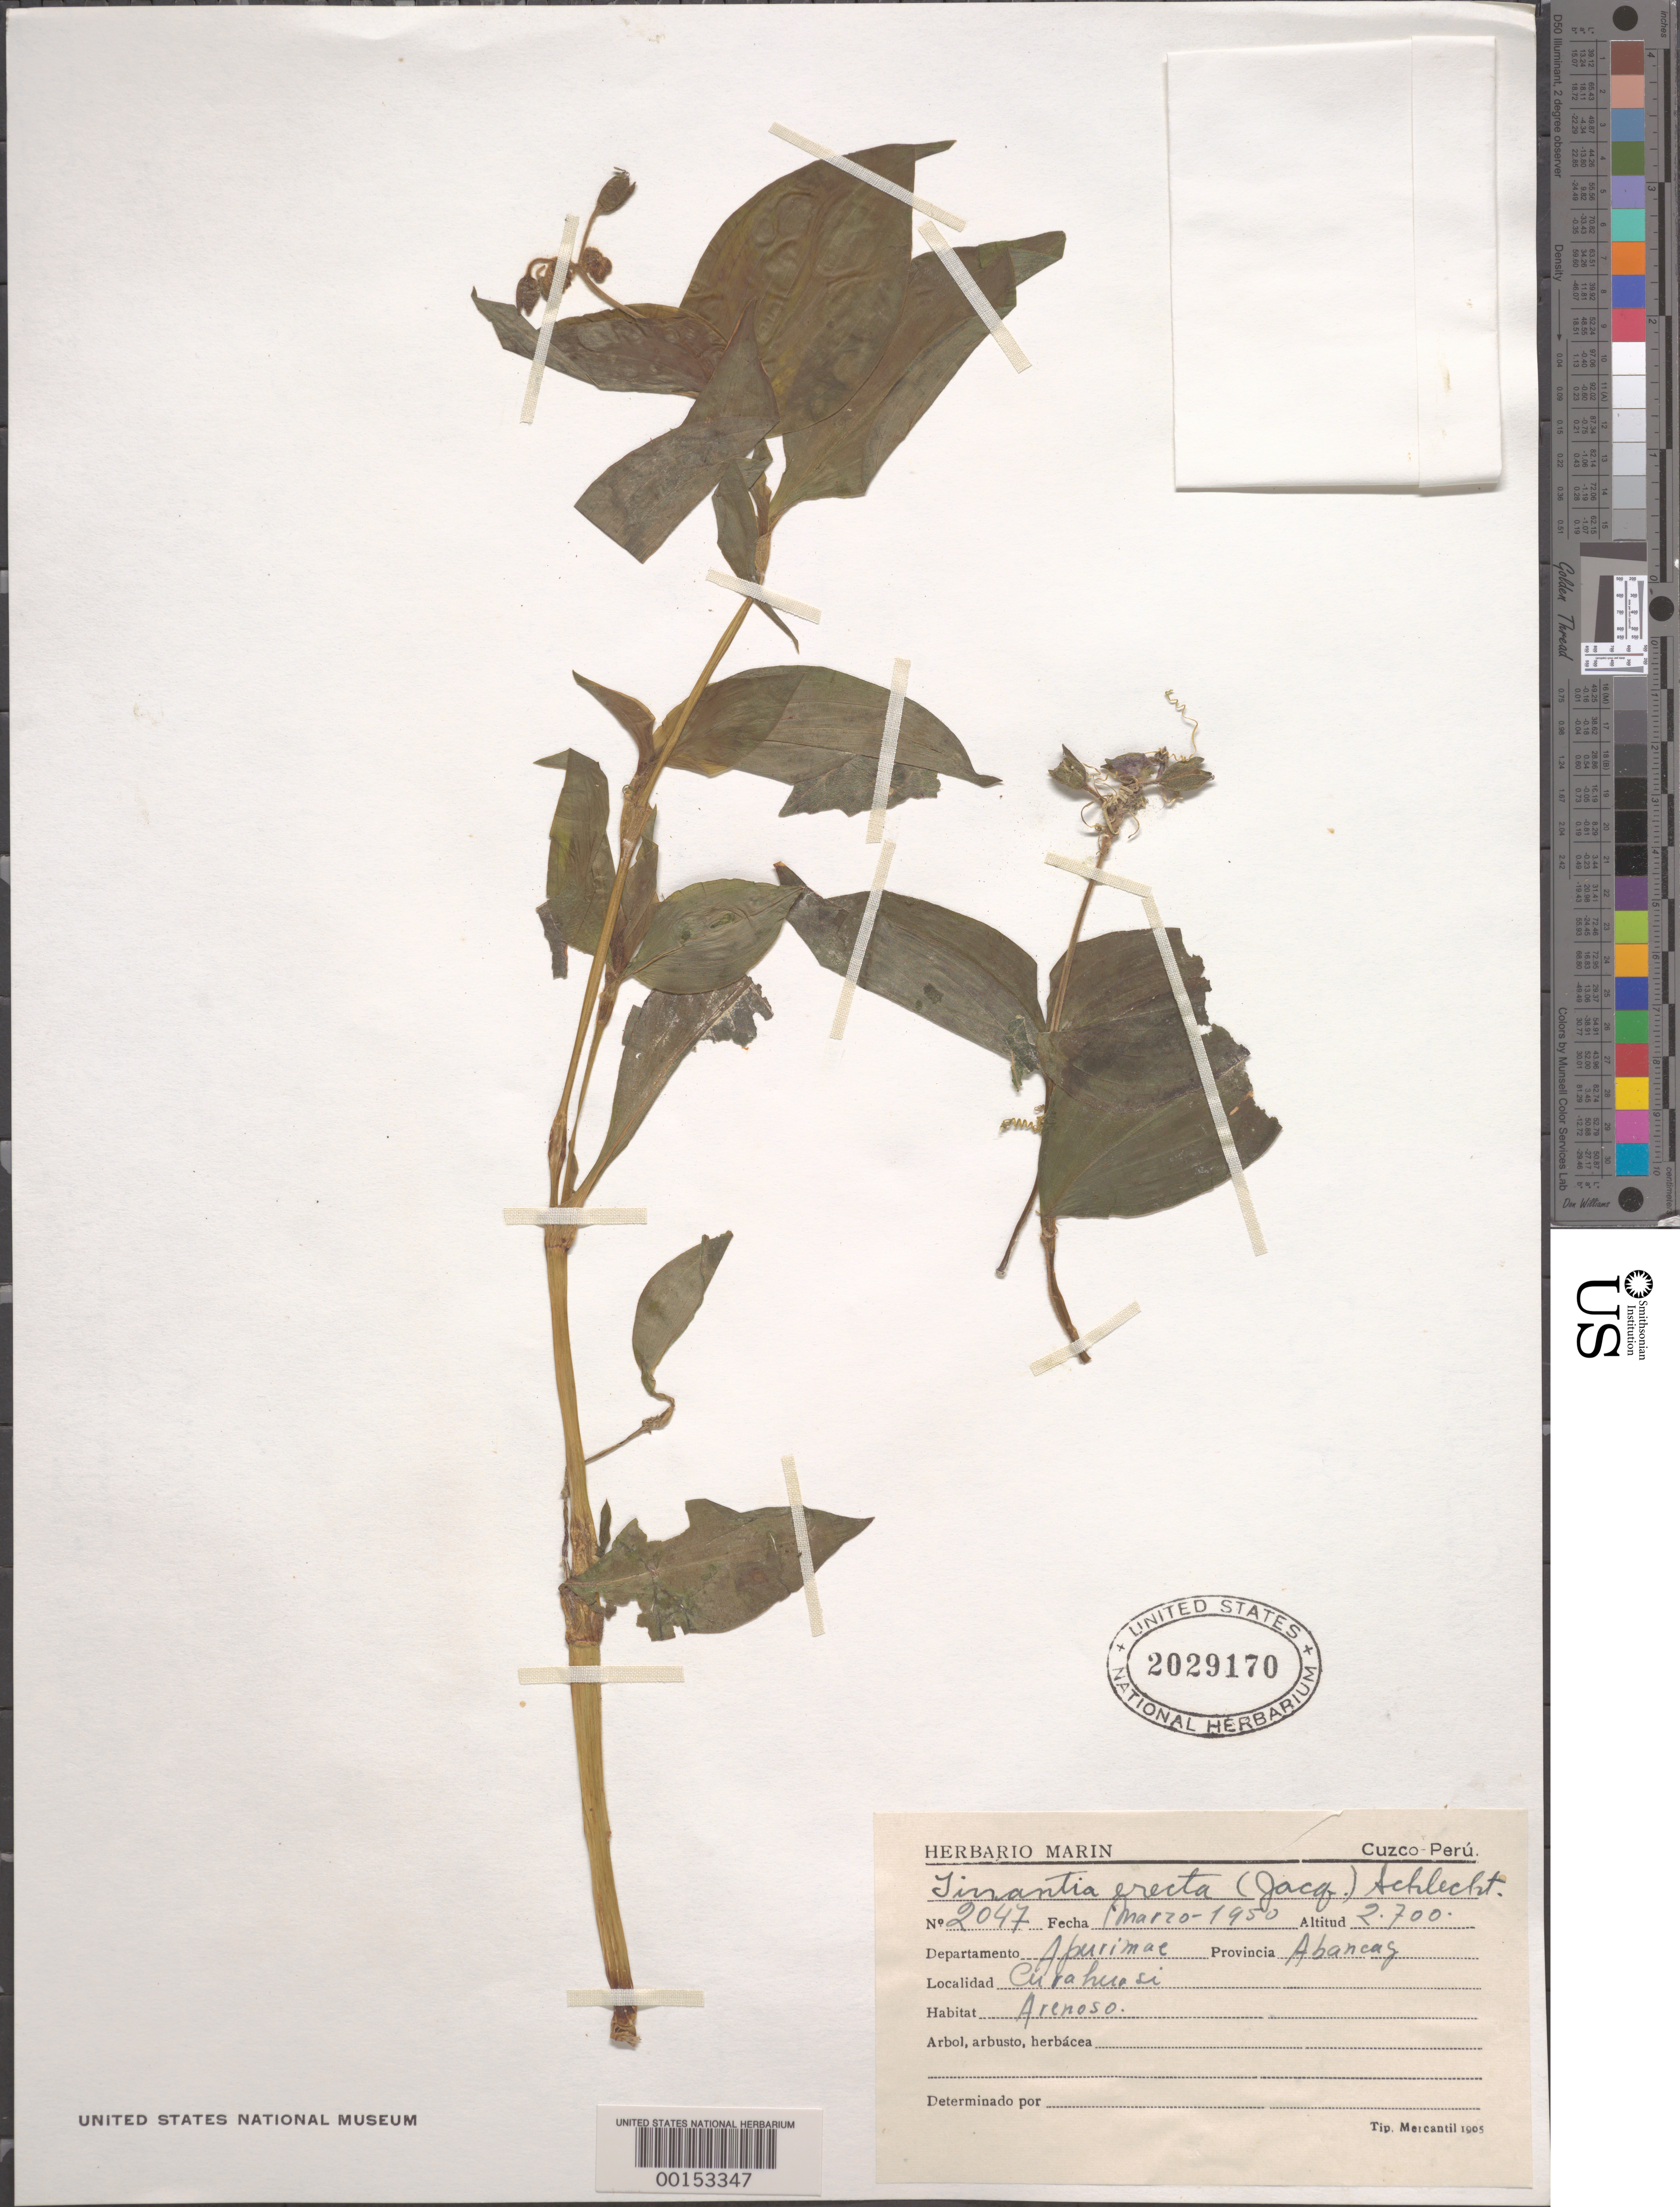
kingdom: Plantae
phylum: Tracheophyta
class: Liliopsida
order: Commelinales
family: Commelinaceae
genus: Tinantia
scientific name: Tinantia erecta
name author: (Jacq.) Fenzl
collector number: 2047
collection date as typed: Mar 1950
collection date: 1950-03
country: Peru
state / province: Apurímac / Cusco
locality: Curahuasi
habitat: Sandy soil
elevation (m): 2700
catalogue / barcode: US 2029170